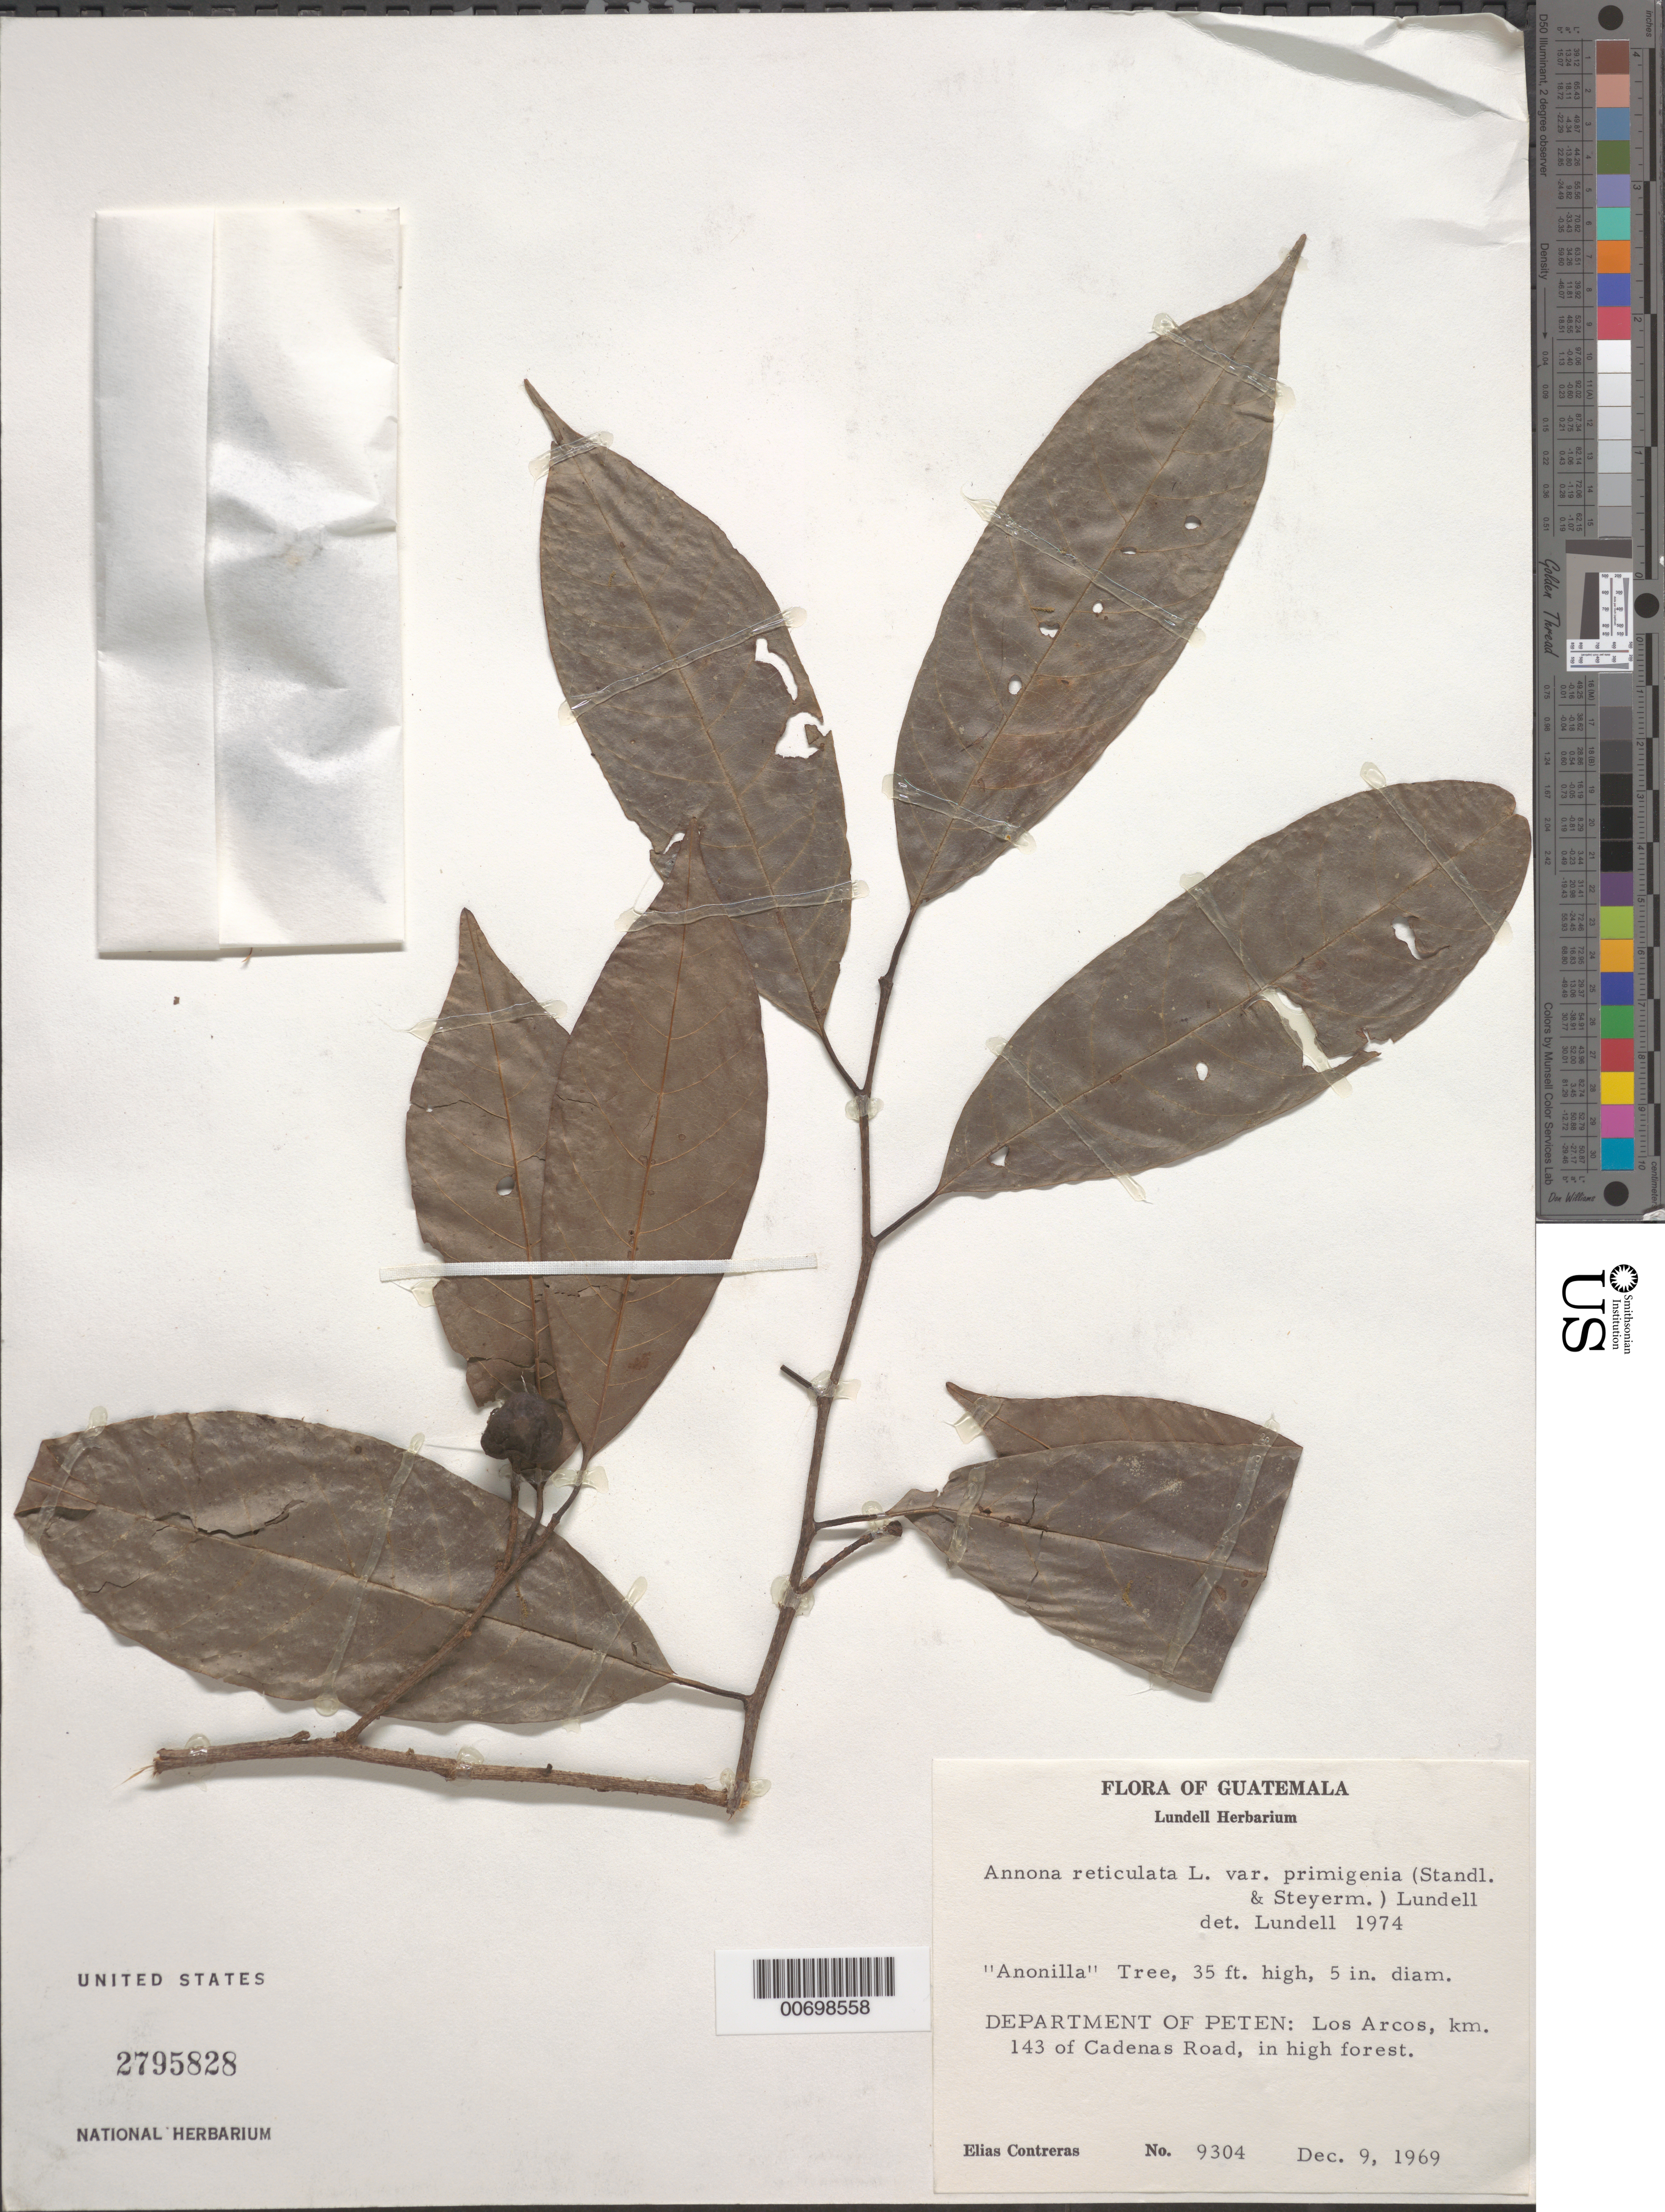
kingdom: Plantae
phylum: Tracheophyta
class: Magnoliopsida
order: Magnoliales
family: Annonaceae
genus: Annona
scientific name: Annona reticulata var. primigenia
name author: (Standl. & Steyerm.) Lundell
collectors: E. Contreras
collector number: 9304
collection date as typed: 12 Sep 1969 or 09 Dec 1969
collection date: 1969-09-12 or 1969-12-09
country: Guatemala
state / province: El Petén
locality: Los Arcos, km. 143 of Cadenas Road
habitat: In high forest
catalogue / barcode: US 2795828